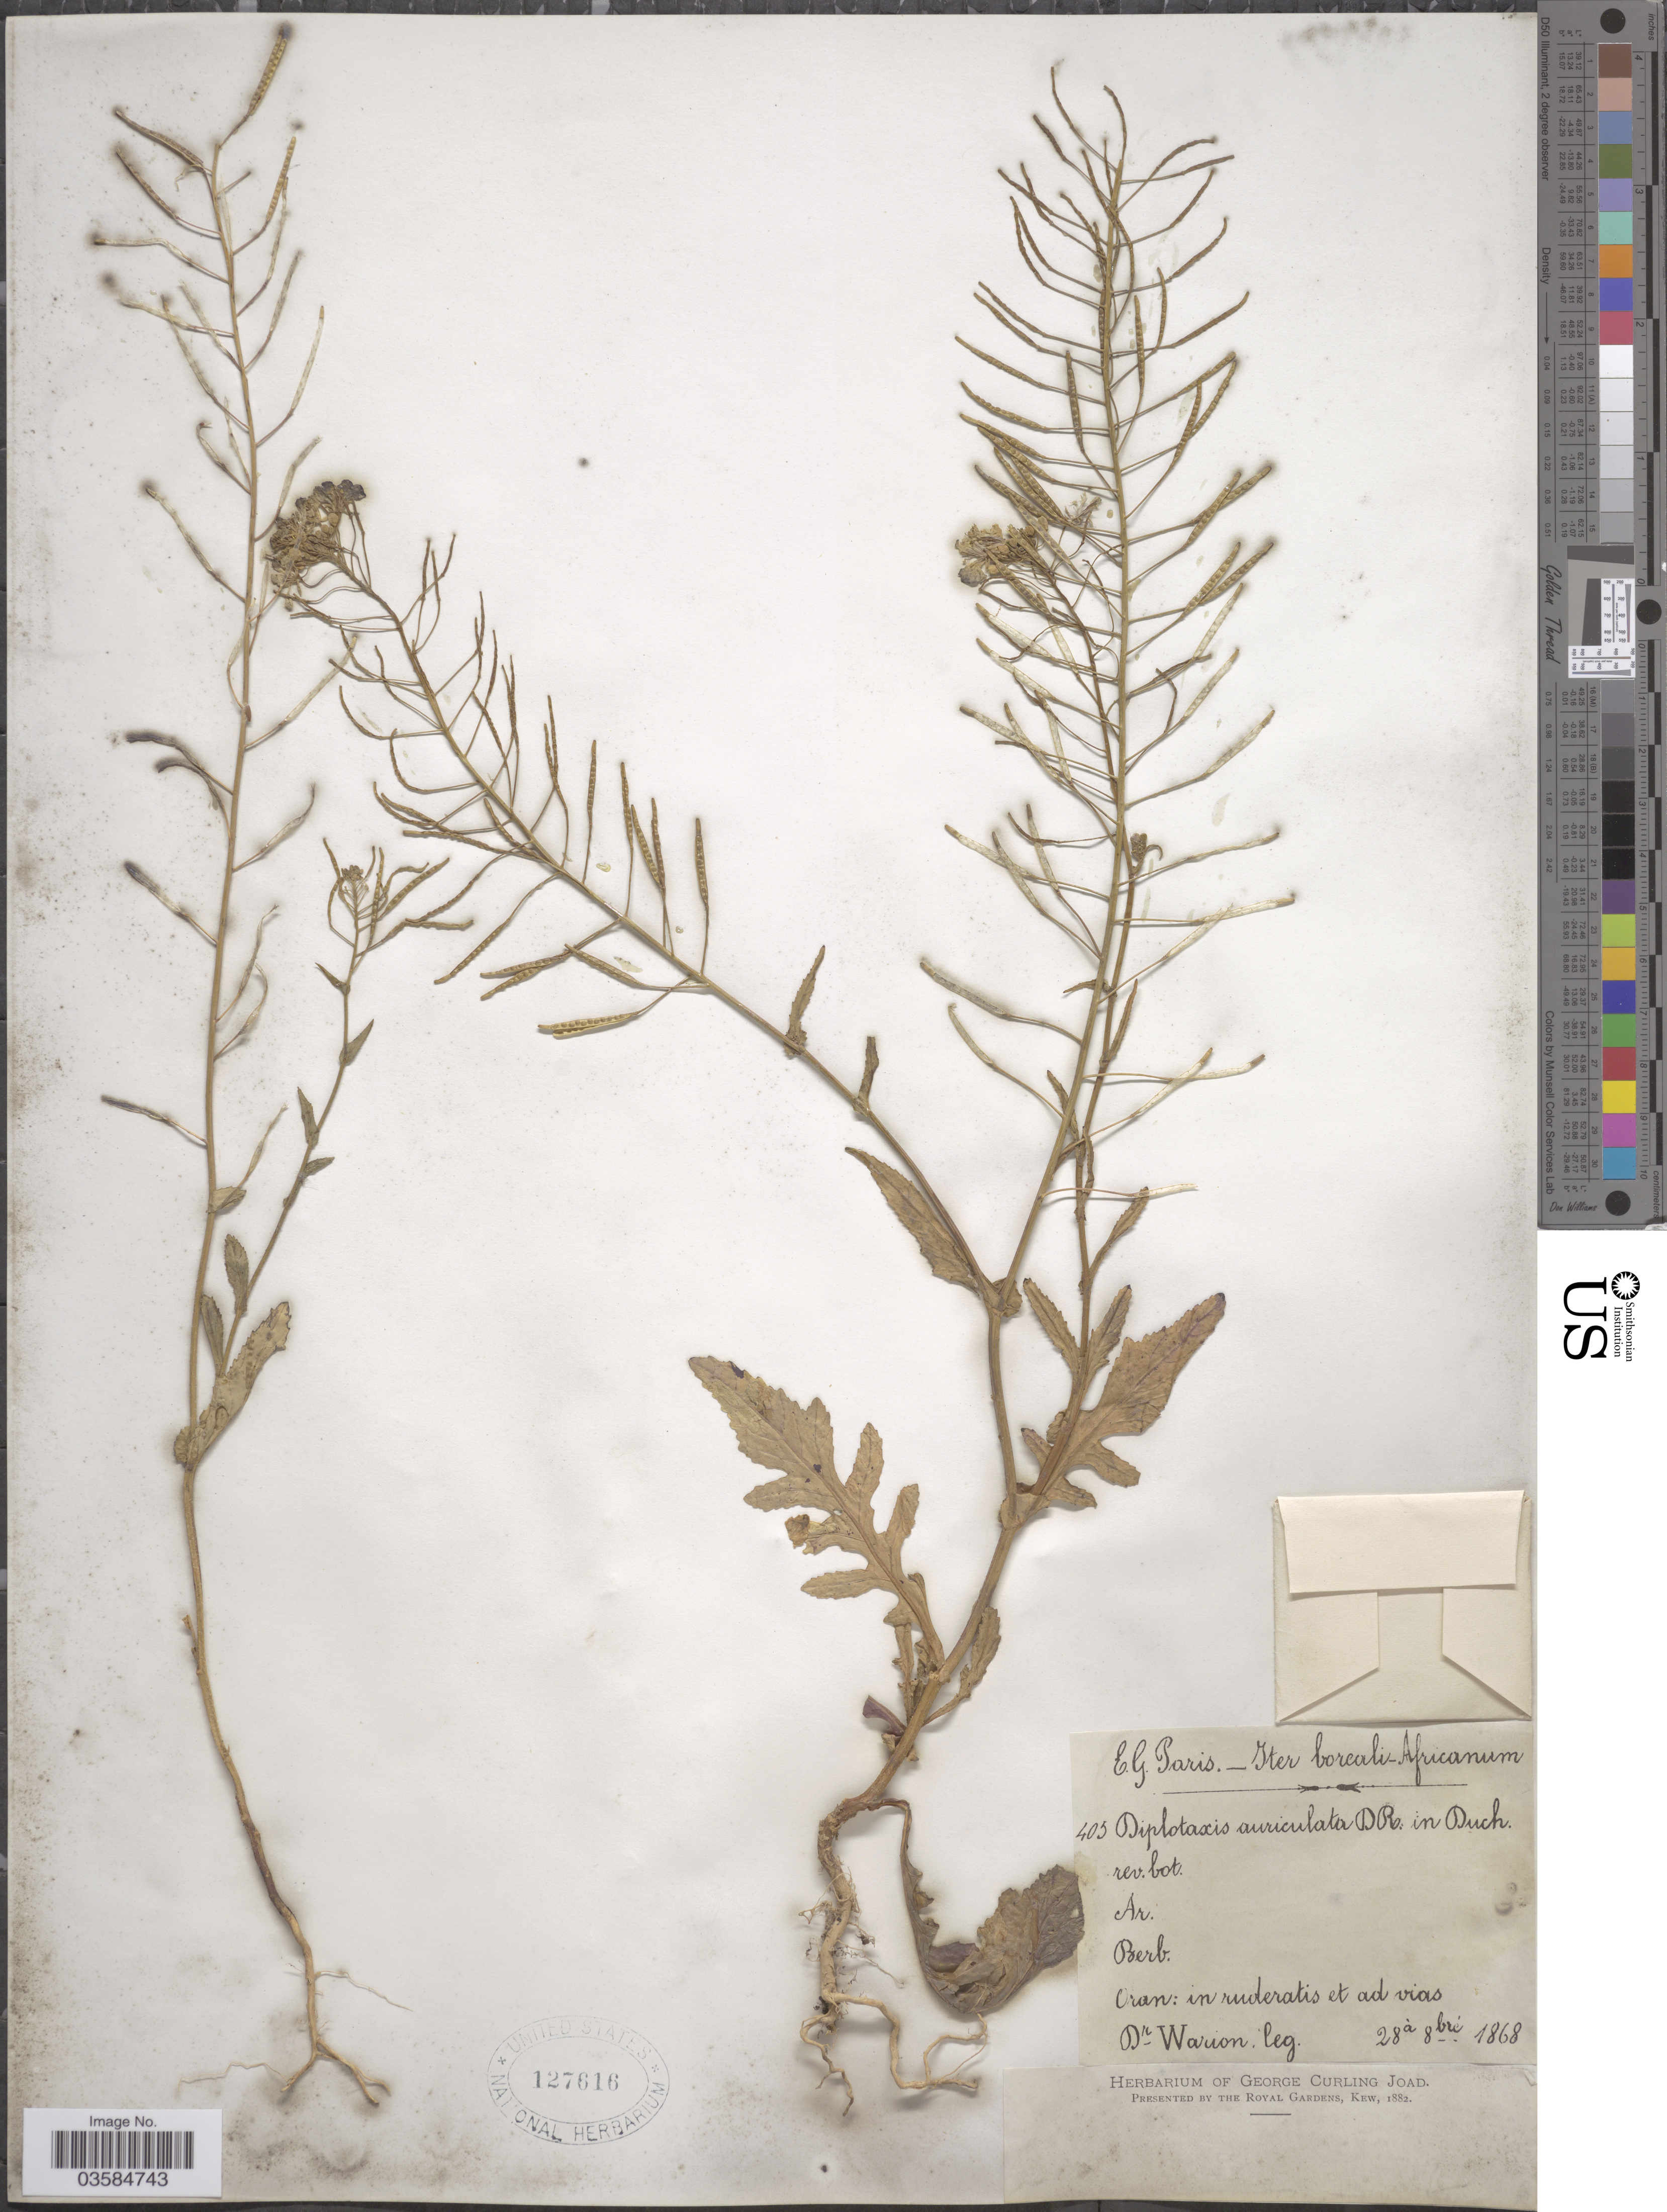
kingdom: Plantae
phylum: Tracheophyta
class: Magnoliopsida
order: Brassicales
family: Brassicaceae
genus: Diplotaxis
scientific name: Diplotaxis auriculata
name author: Durieu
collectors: Warion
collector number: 405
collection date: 1868-10-28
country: Algeria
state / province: Oran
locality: Iter boreali-Africanum. In ruderatis et ad vias.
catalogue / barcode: US 127616